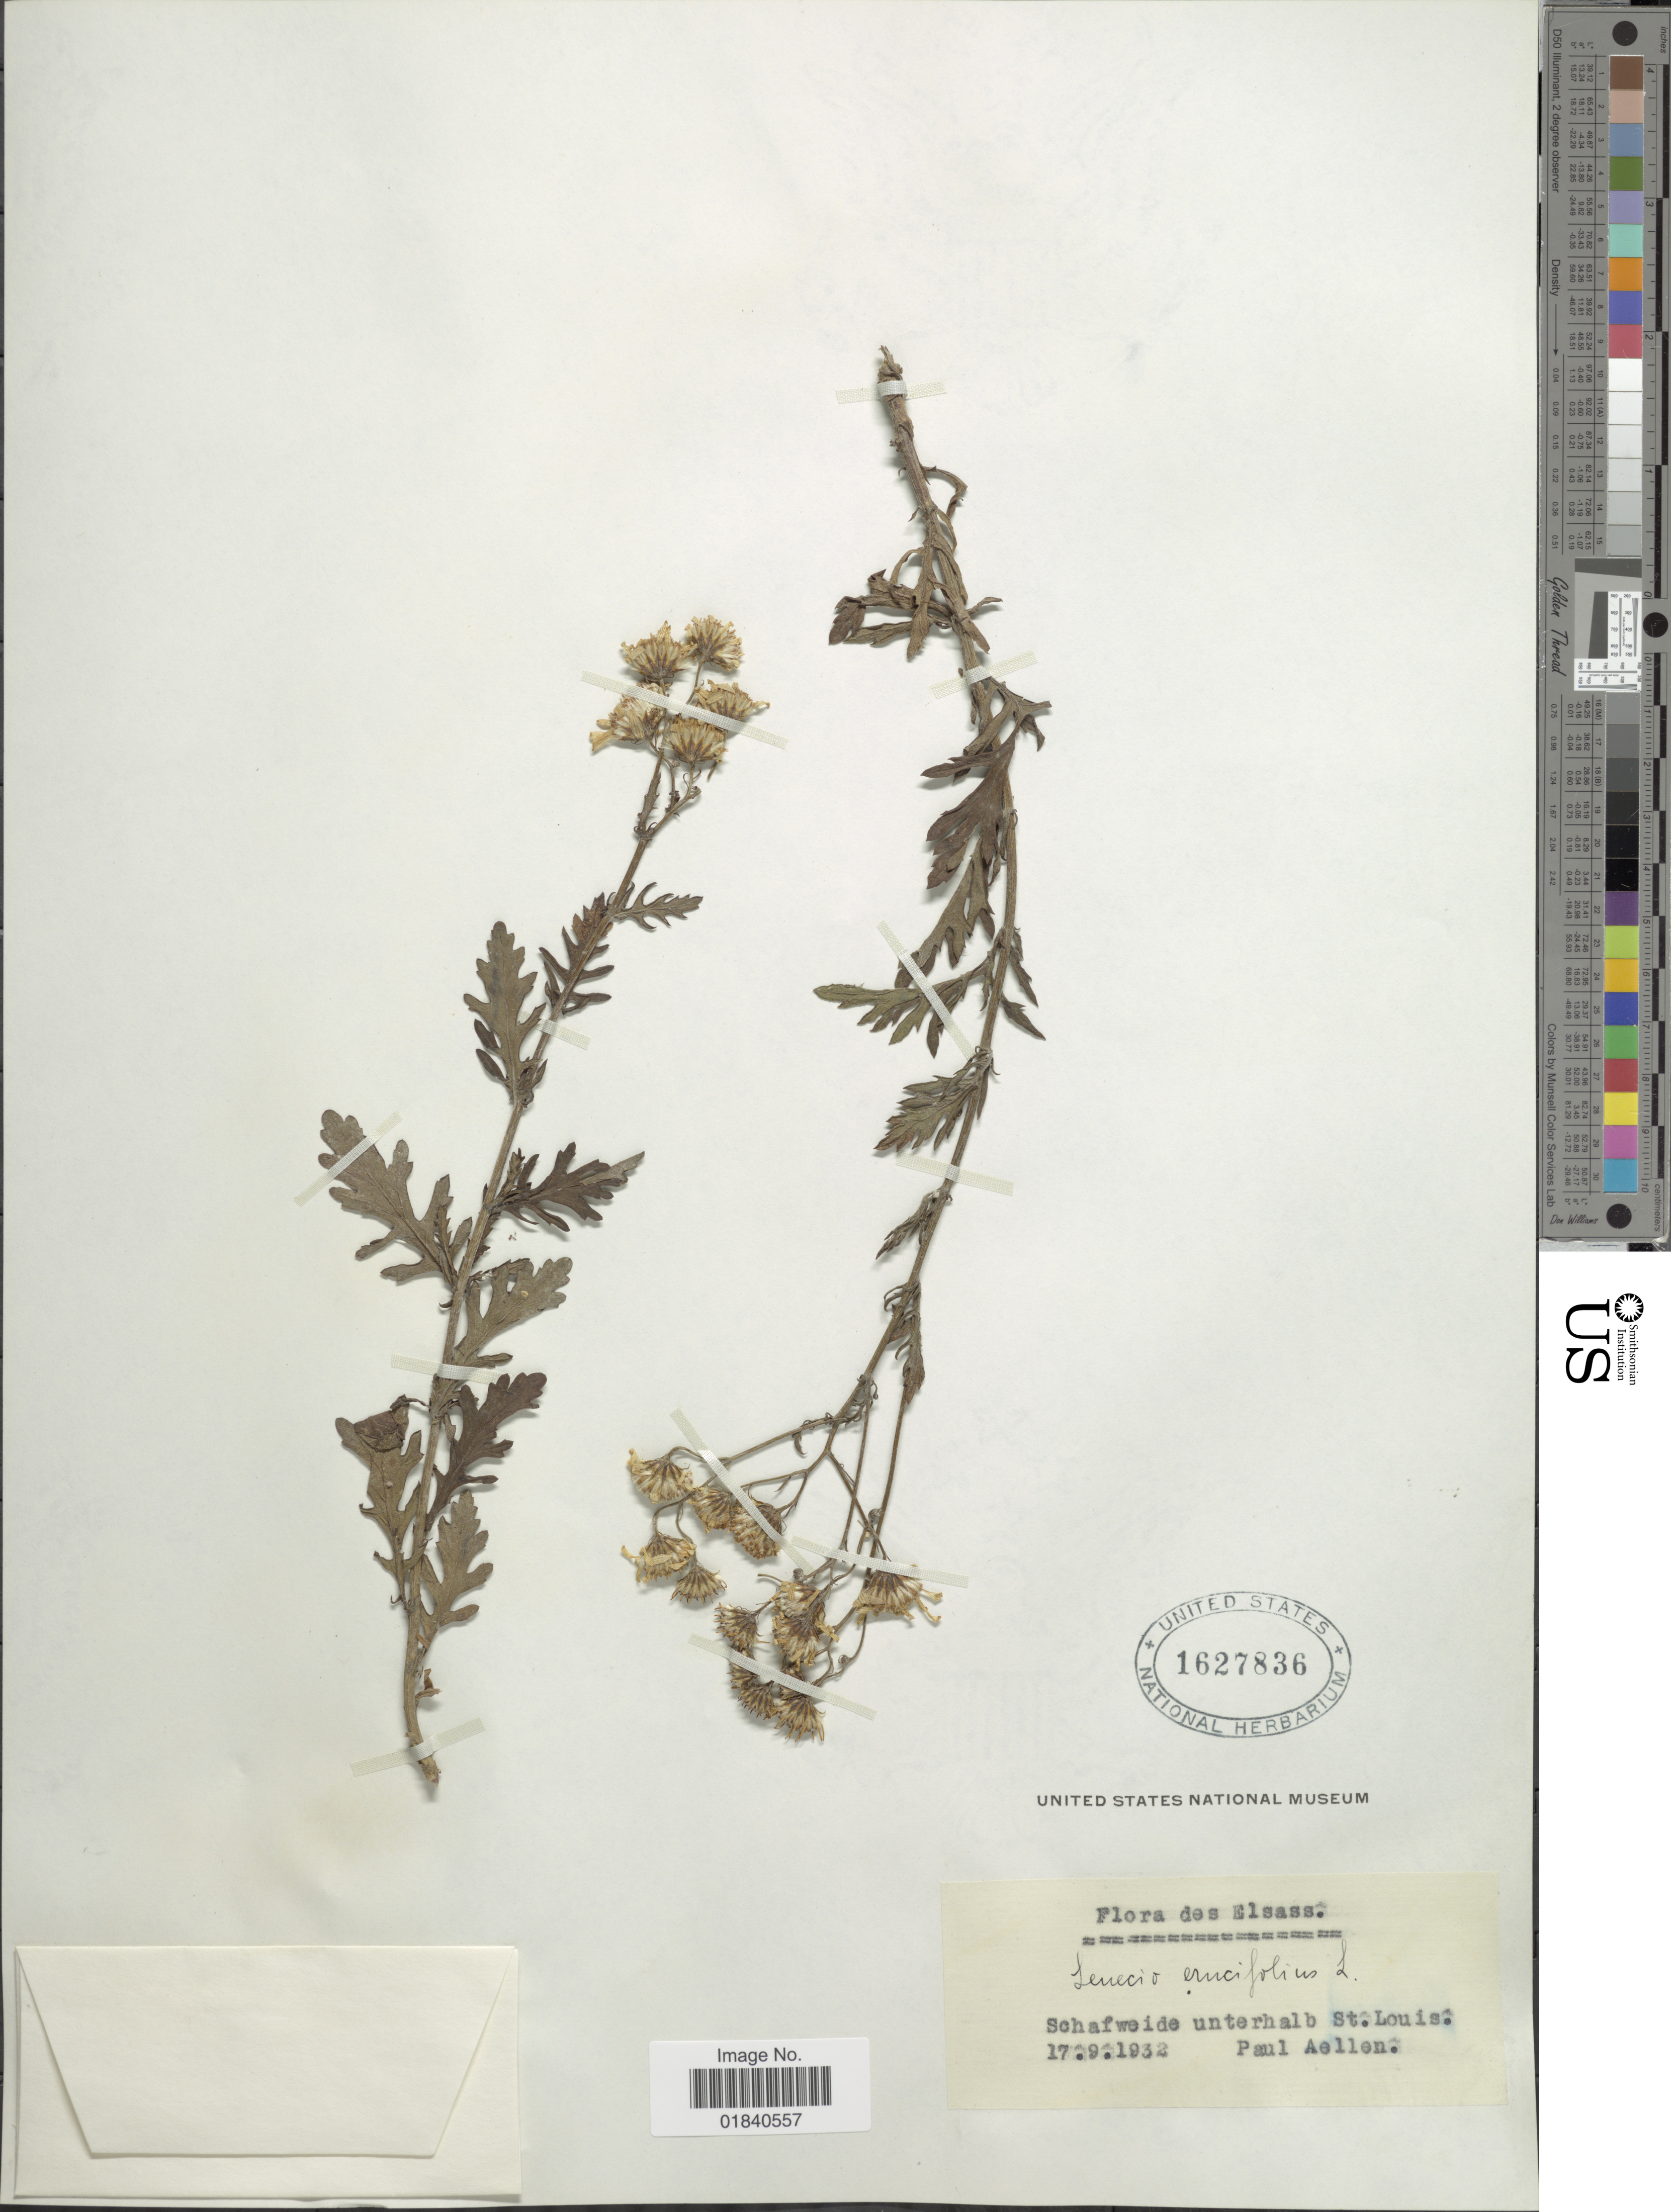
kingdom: Plantae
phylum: Tracheophyta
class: Magnoliopsida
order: Asterales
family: Asteraceae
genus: Jacobaea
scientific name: Jacobaea erucifolia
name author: (L.) G. Gaertn. et al.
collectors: P. Aellen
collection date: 1932-09-17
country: France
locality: Elsass. Schafweide unterhalb St. Louis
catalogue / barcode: US 1627836